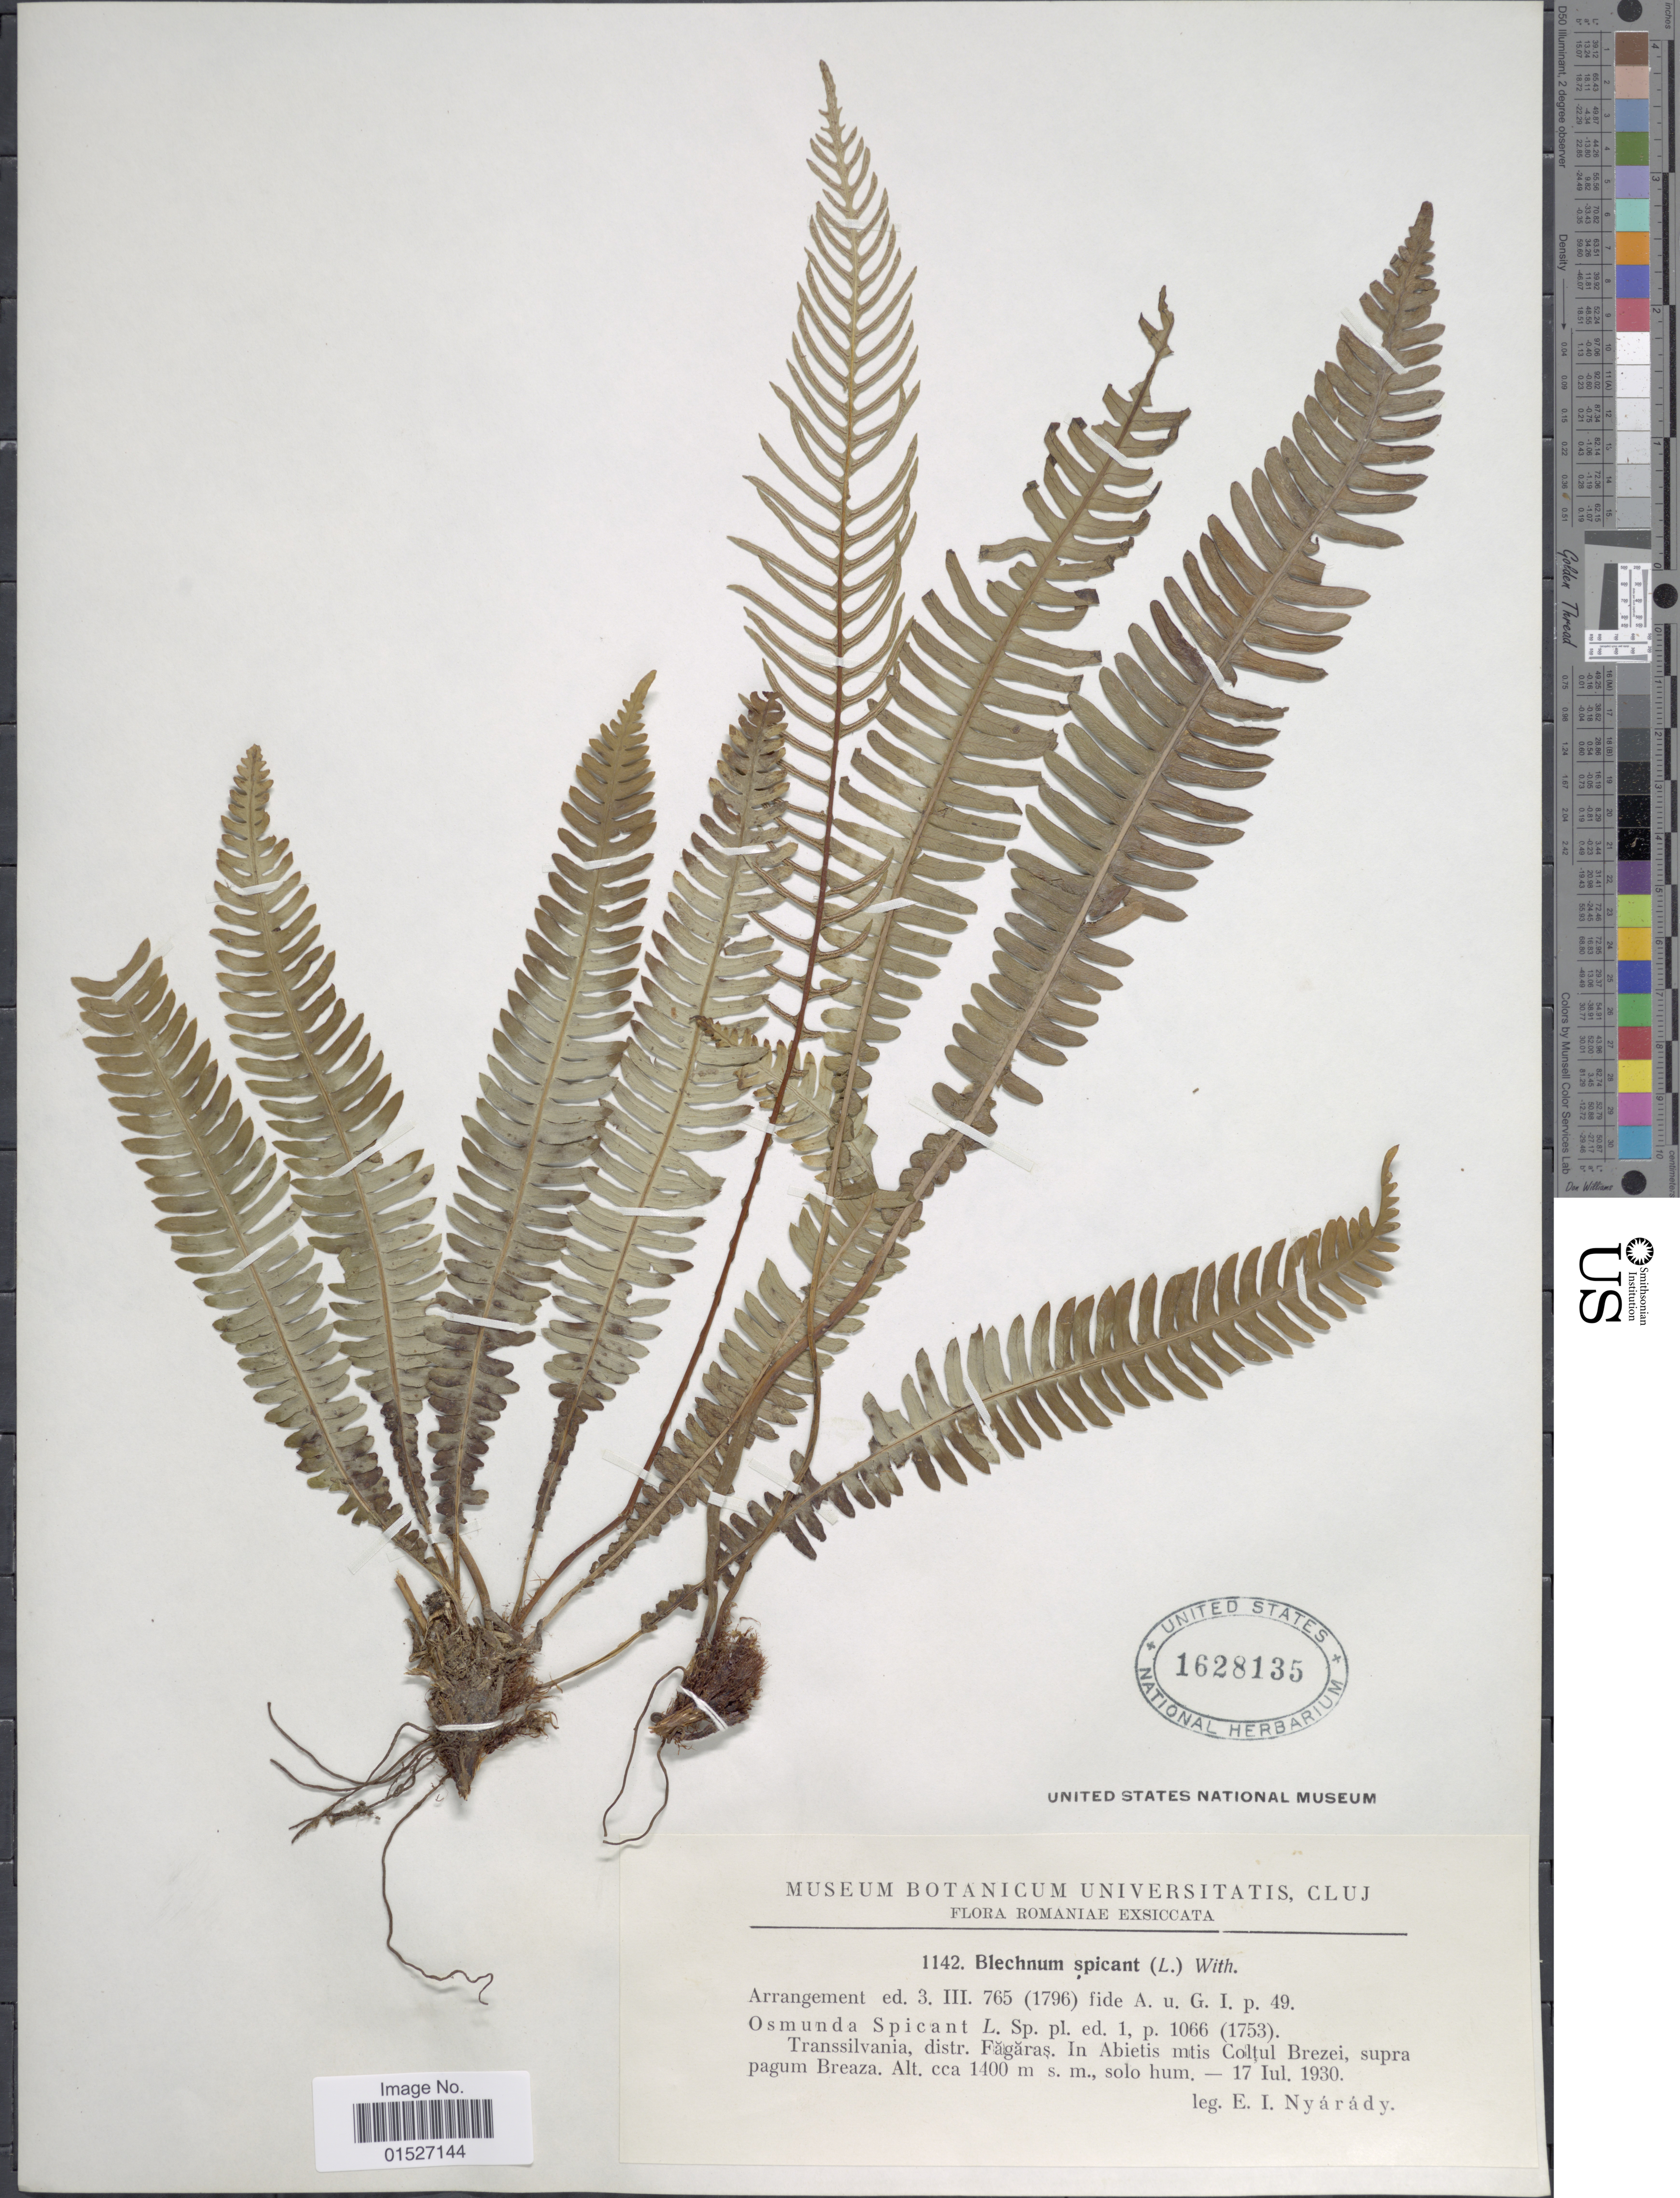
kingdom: Plantae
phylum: Tracheophyta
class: Polypodiopsida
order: Polypodiales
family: Blechnaceae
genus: Blechnum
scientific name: Blechnum spicant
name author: (L.) Sm.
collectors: E. Nyarady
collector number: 1142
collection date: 1930-07-17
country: Romania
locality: Transsilvania, distr. fagaras. In Abientis mtis Coltul Brezei, supra pagum Breaza.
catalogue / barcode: US 1628135